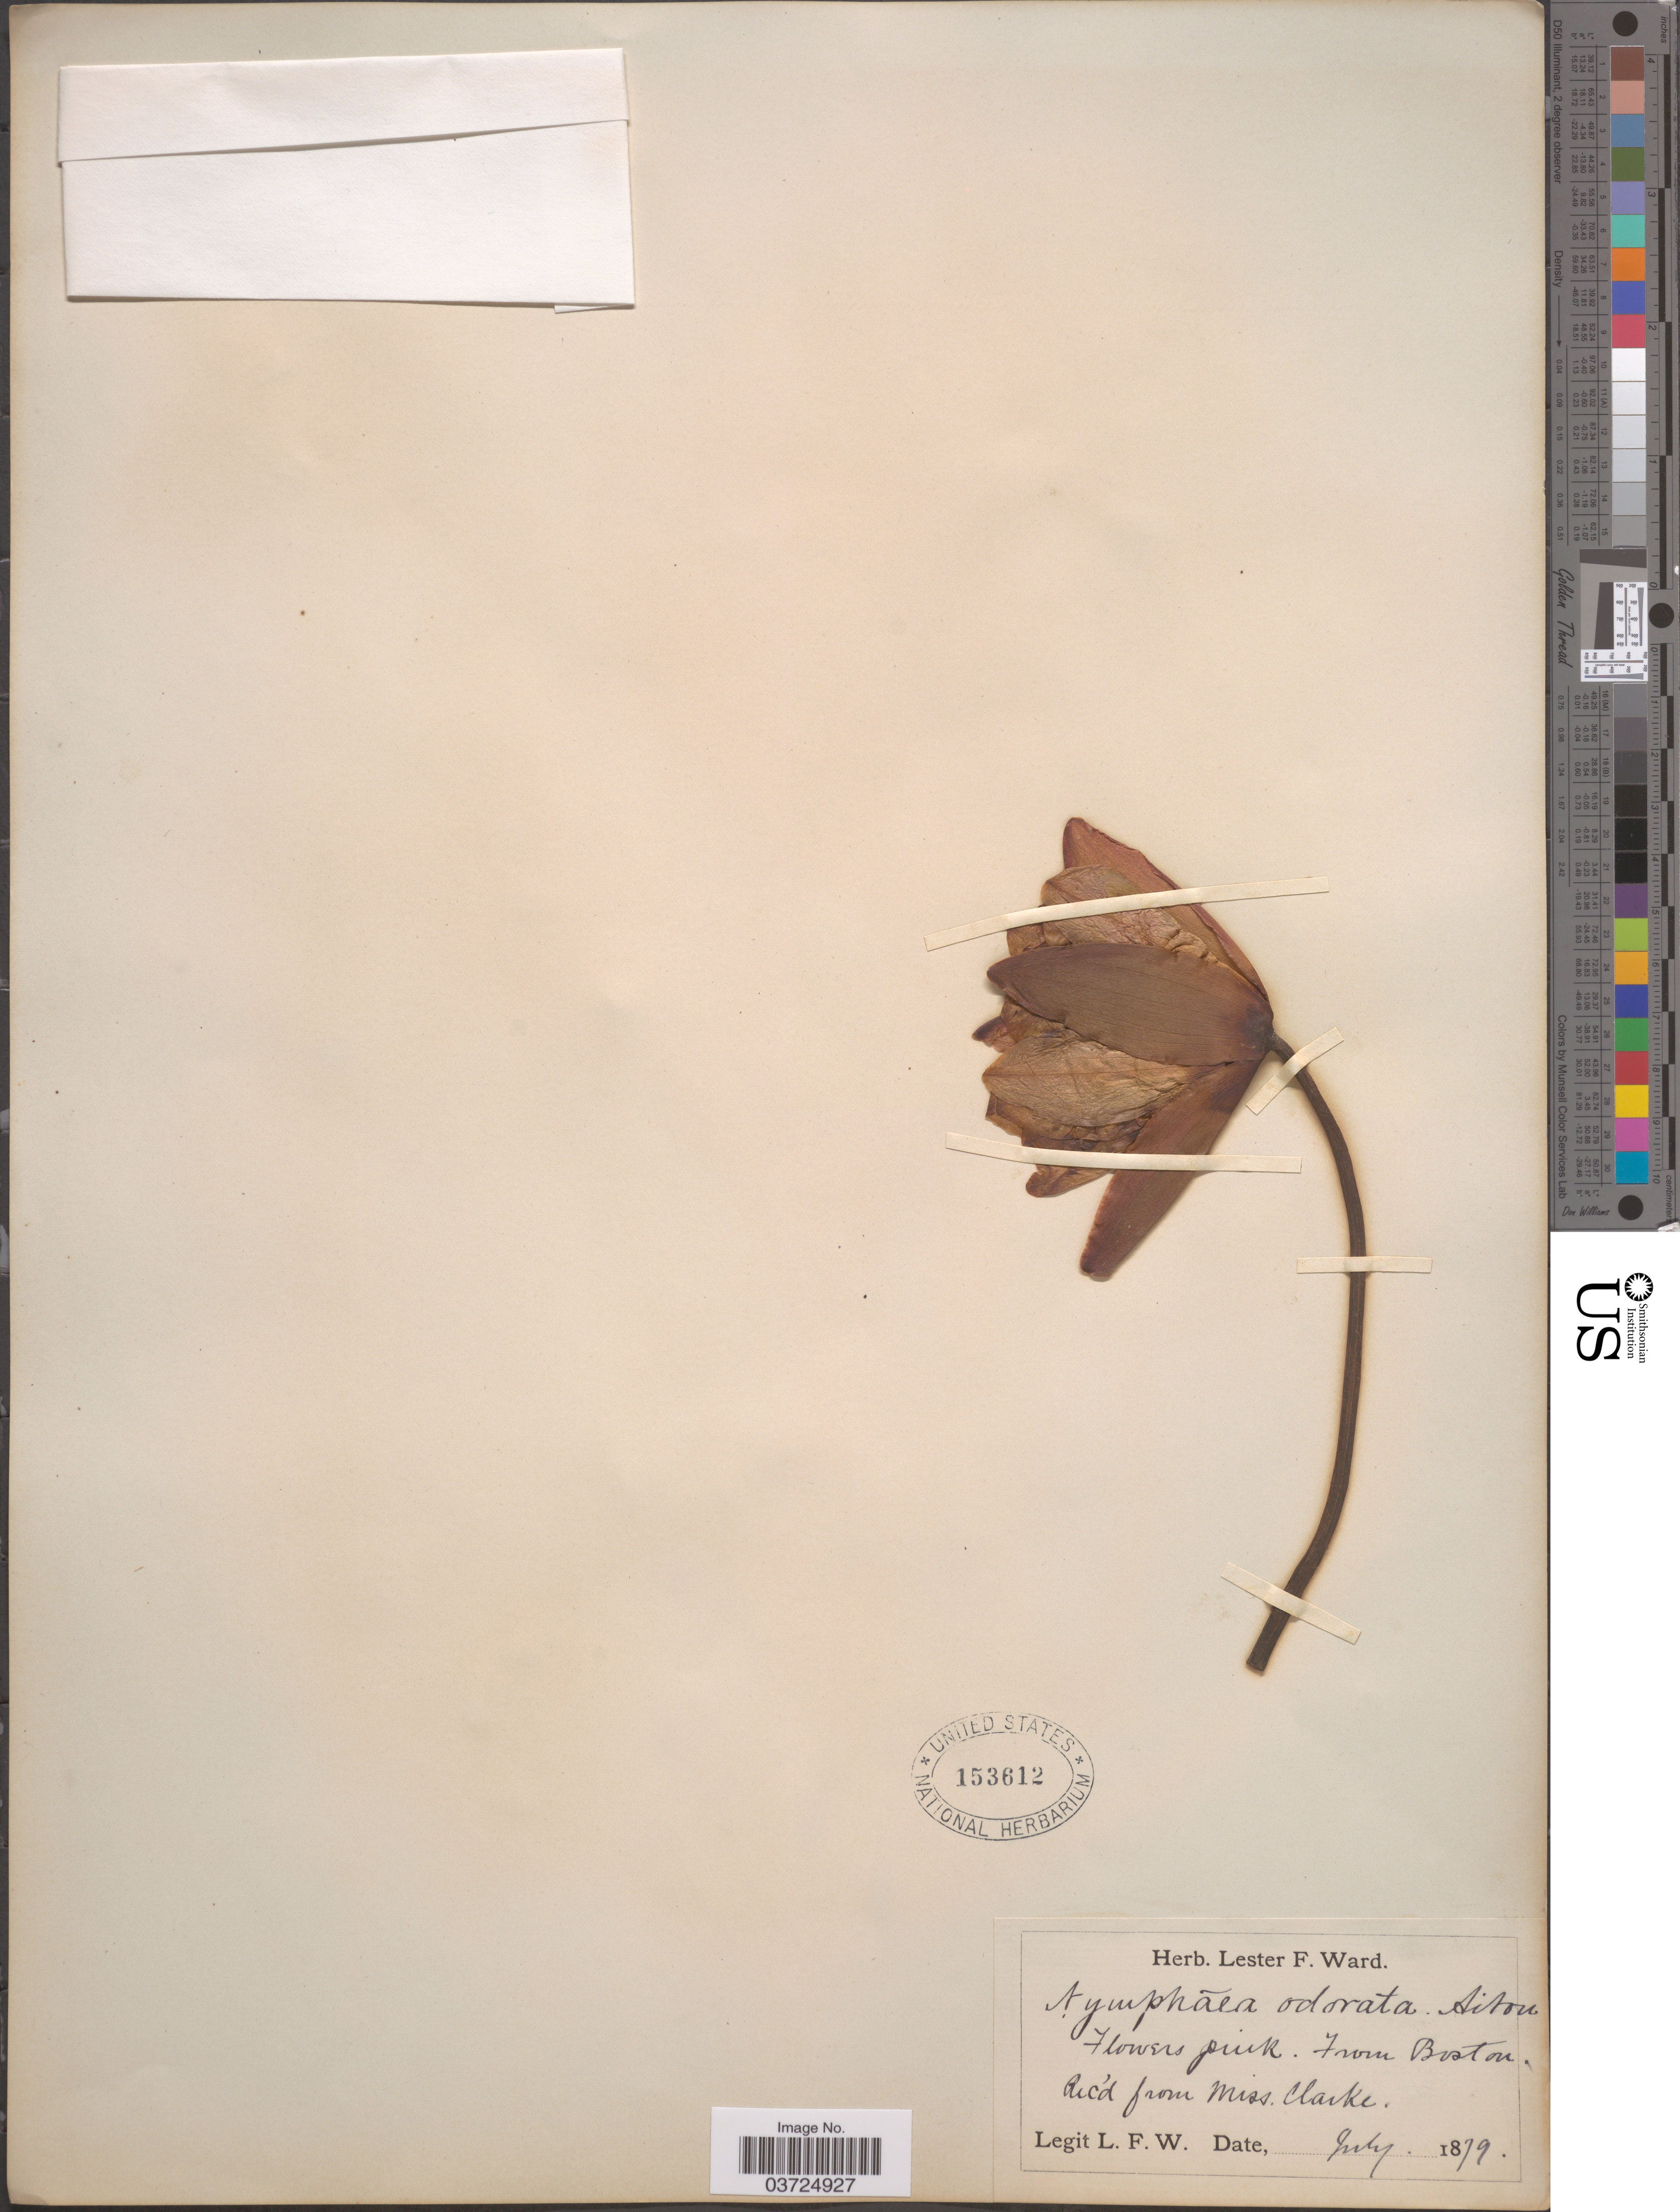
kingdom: Plantae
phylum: Tracheophyta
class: Magnoliopsida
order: Nymphaeales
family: Nymphaeaceae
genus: Nymphaea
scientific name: Nymphaea odorata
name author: Aiton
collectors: L. F. Ward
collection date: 1879-07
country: United States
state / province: Massachusetts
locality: Boston.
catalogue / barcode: US 153612